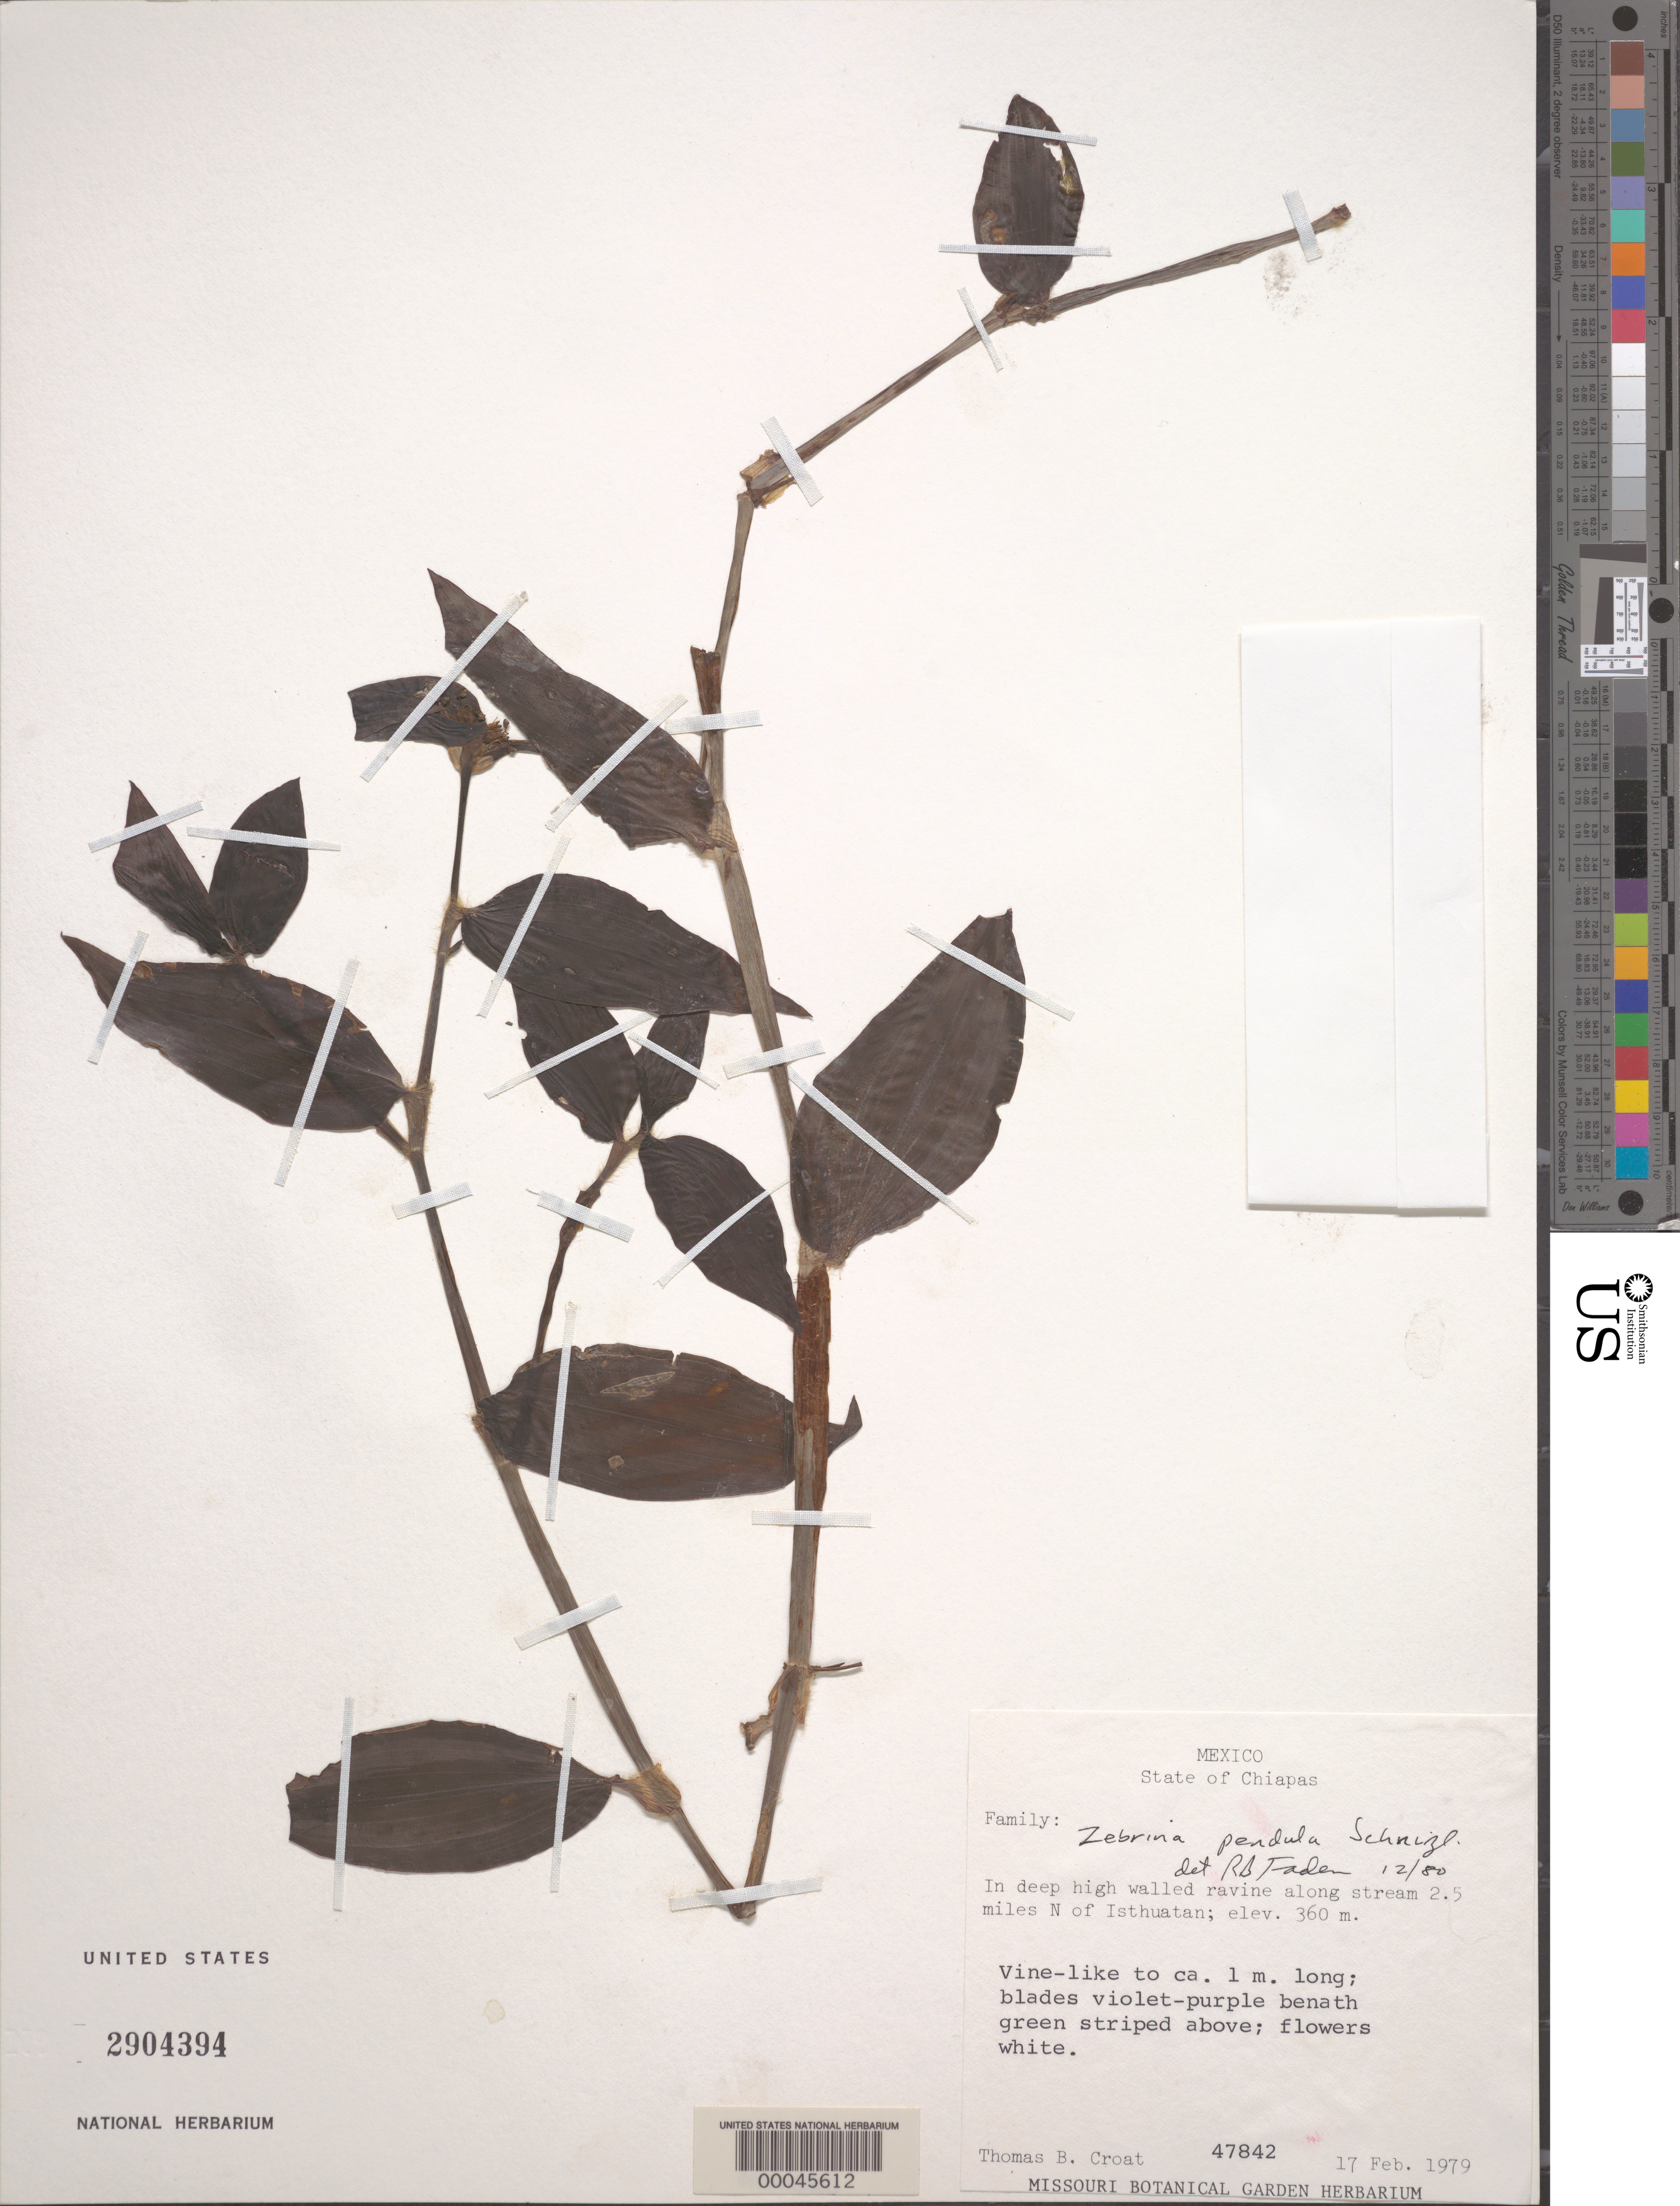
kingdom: Plantae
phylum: Tracheophyta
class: Liliopsida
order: Commelinales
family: Commelinaceae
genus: Tradescantia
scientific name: Tradescantia zebrina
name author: Bosse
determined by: Faden, Robert B., (US), Smithsonian Institution - National Museum of Natural History (UNITED STATES)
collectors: T. B. Croat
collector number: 47842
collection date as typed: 17 Feb 1979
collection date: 1979-02-17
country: Mexico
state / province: Chiapas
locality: N of Isthuatan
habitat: Deep ravine, along stream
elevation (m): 360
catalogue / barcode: US 2904394